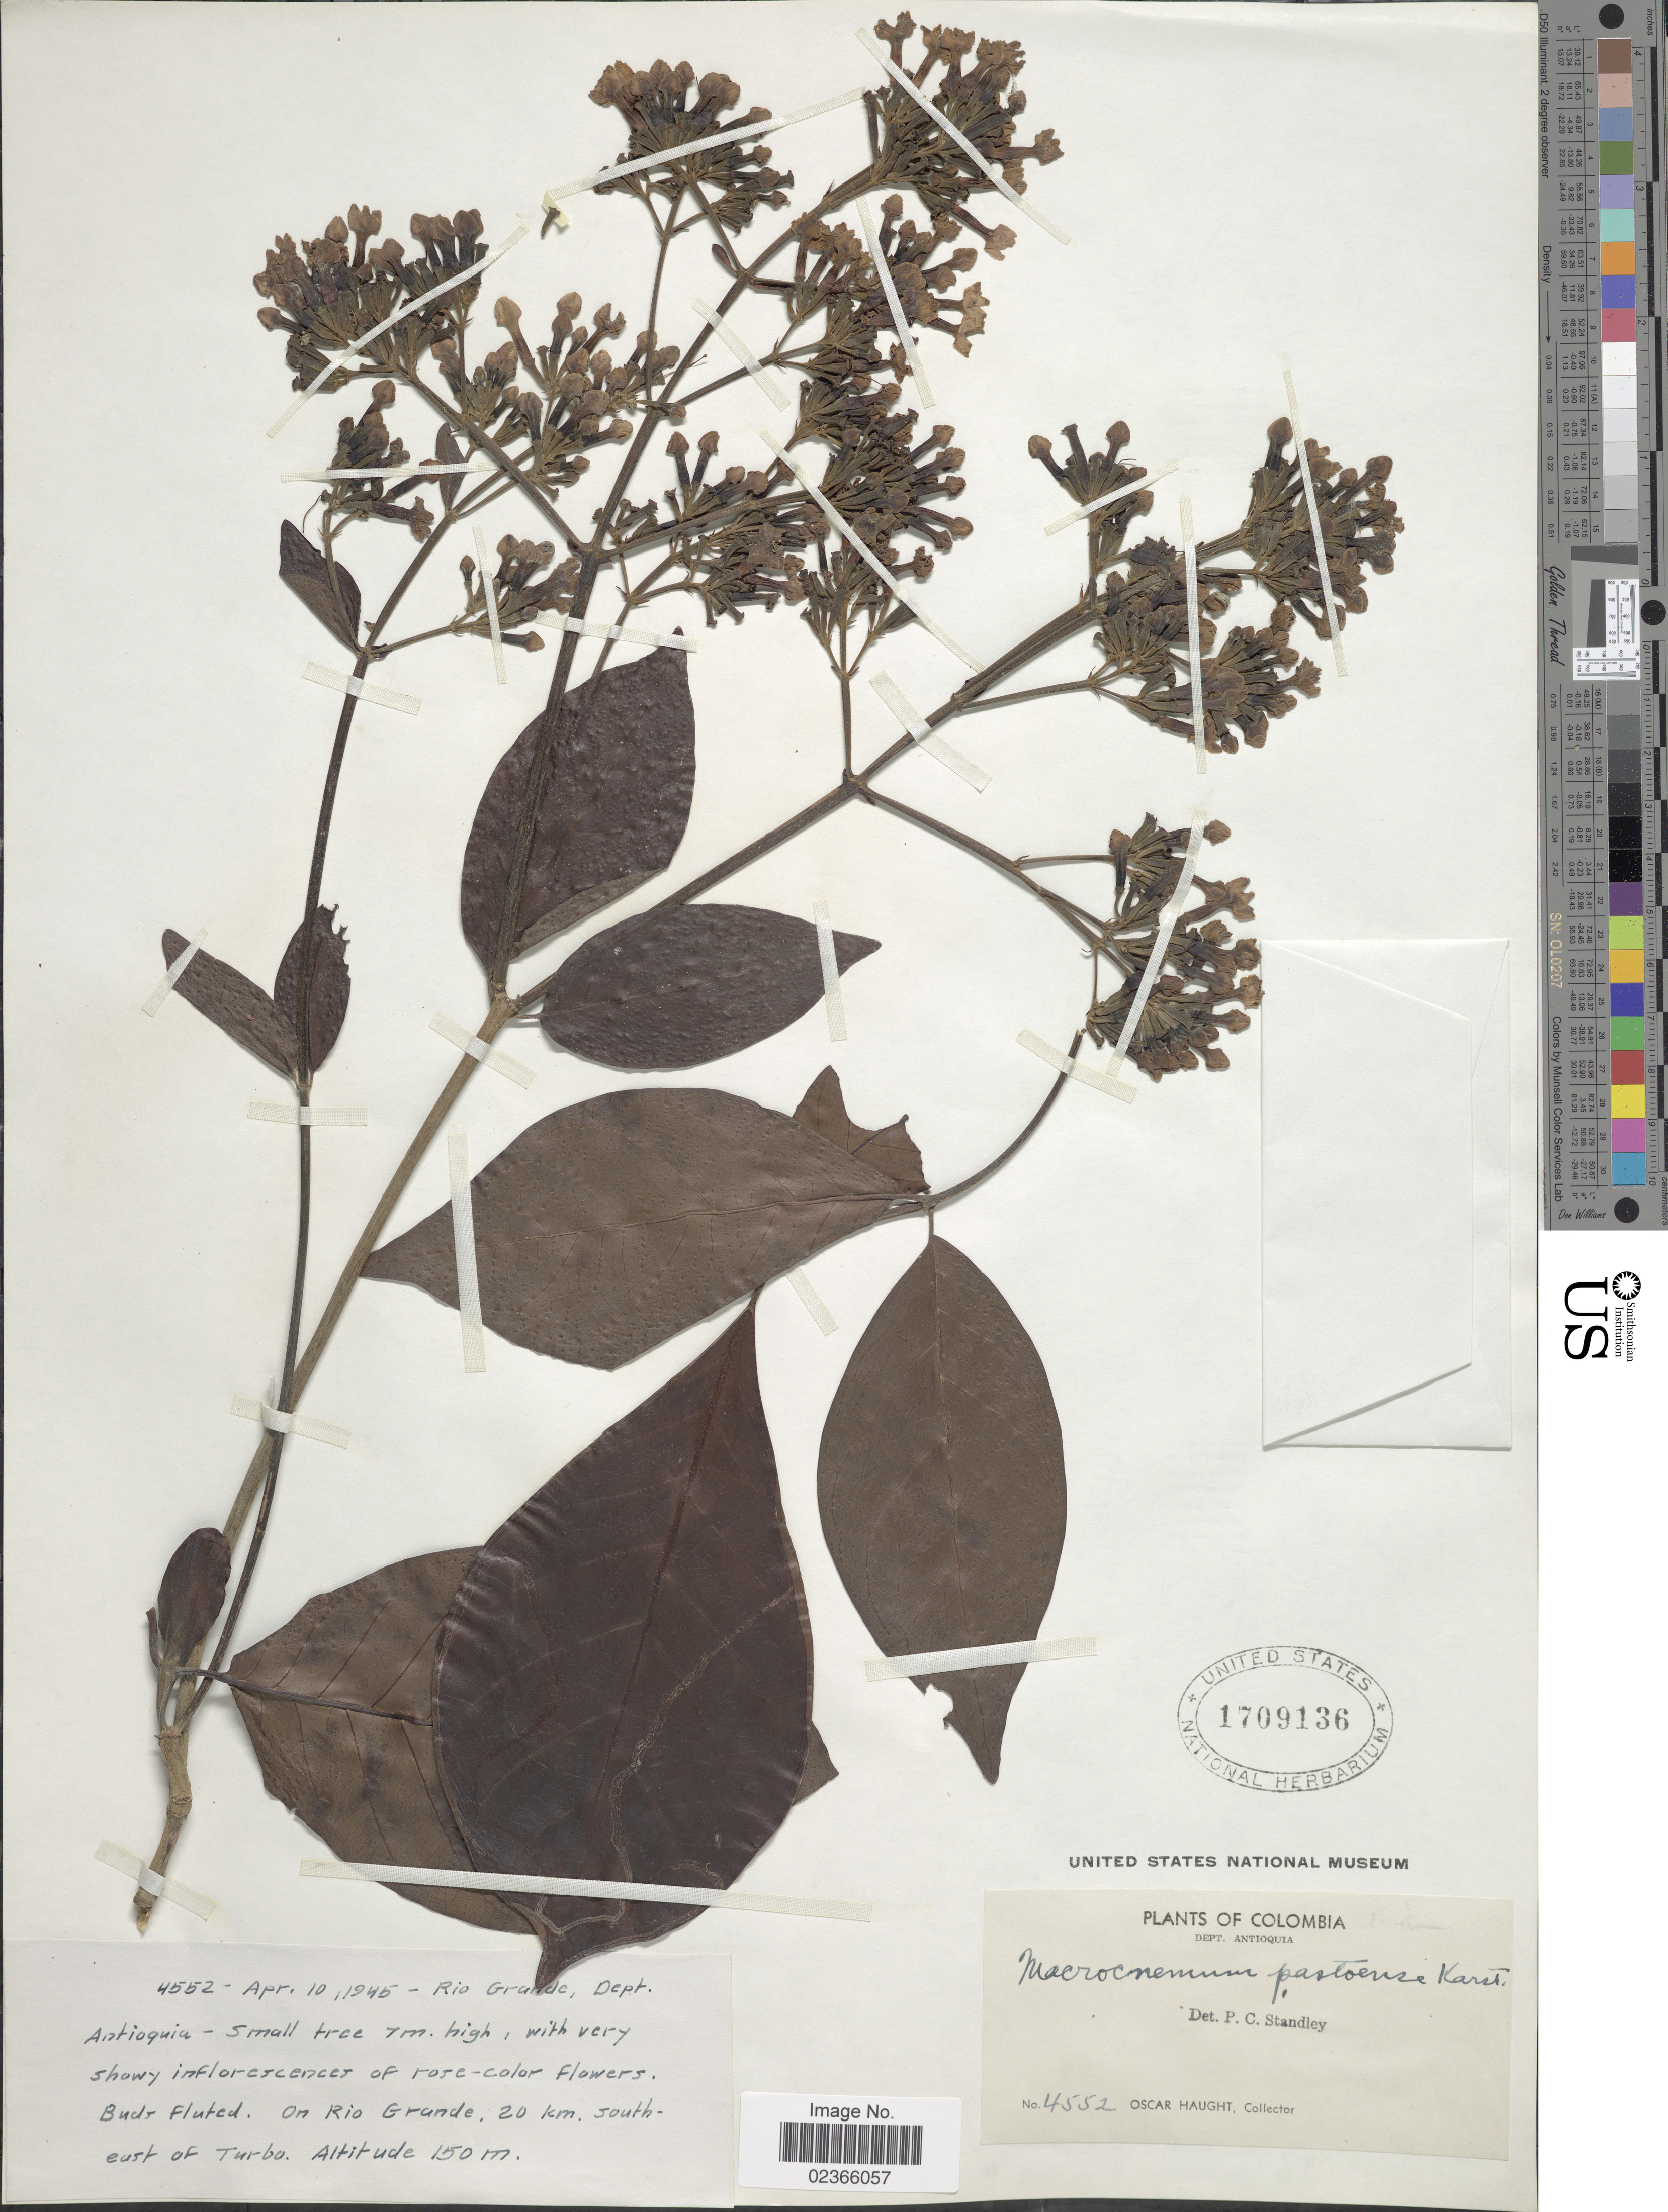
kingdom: Plantae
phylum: Tracheophyta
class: Magnoliopsida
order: Gentianales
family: Rubiaceae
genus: Macrocnemum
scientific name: Macrocnemum pastoense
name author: H. Karst.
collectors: O. Haught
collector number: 4552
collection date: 1945-04-10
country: Colombia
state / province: Antioquia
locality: Rio Grande, Dept. Antioquia. On Rio Grande, 20 km. south east of Turbo.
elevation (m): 150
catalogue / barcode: US 1709136